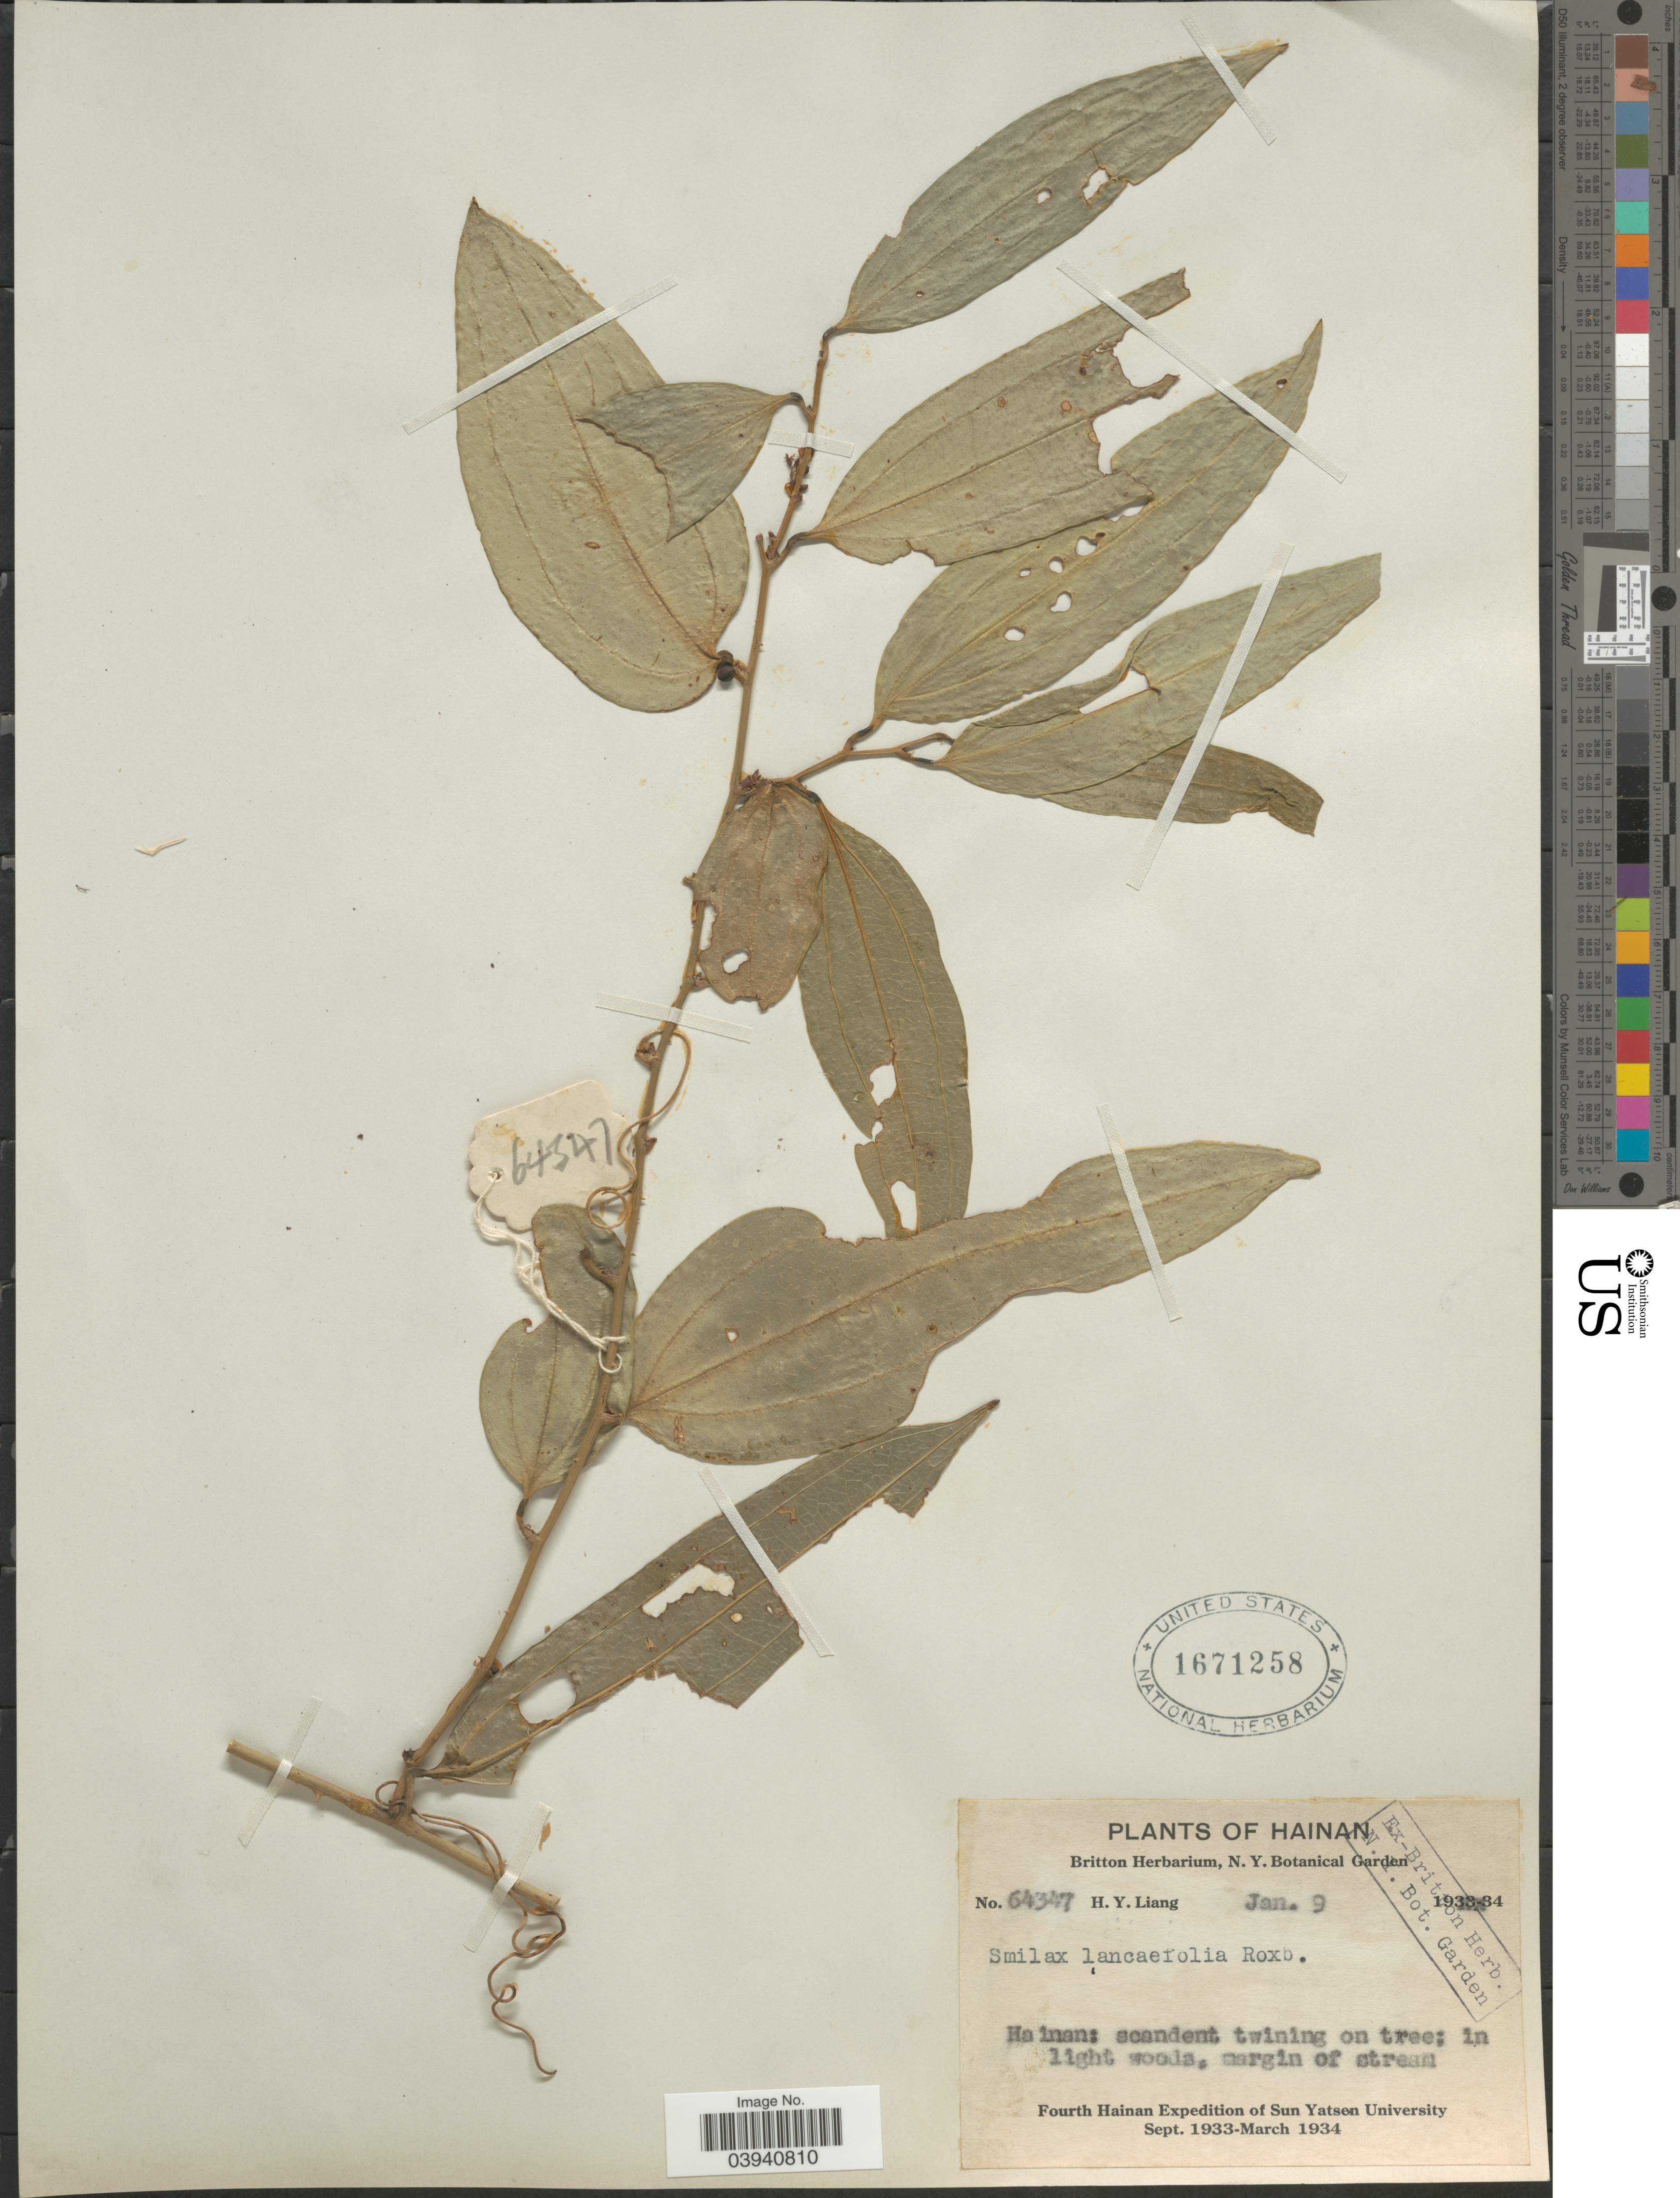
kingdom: Plantae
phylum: Tracheophyta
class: Liliopsida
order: Liliales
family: Smilacaceae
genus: Smilax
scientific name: Smilax lanceifolia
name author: Roxb.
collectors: H. Y. Liang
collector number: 64347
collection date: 1934-01-09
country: China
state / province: Hainan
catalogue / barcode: US 1671258